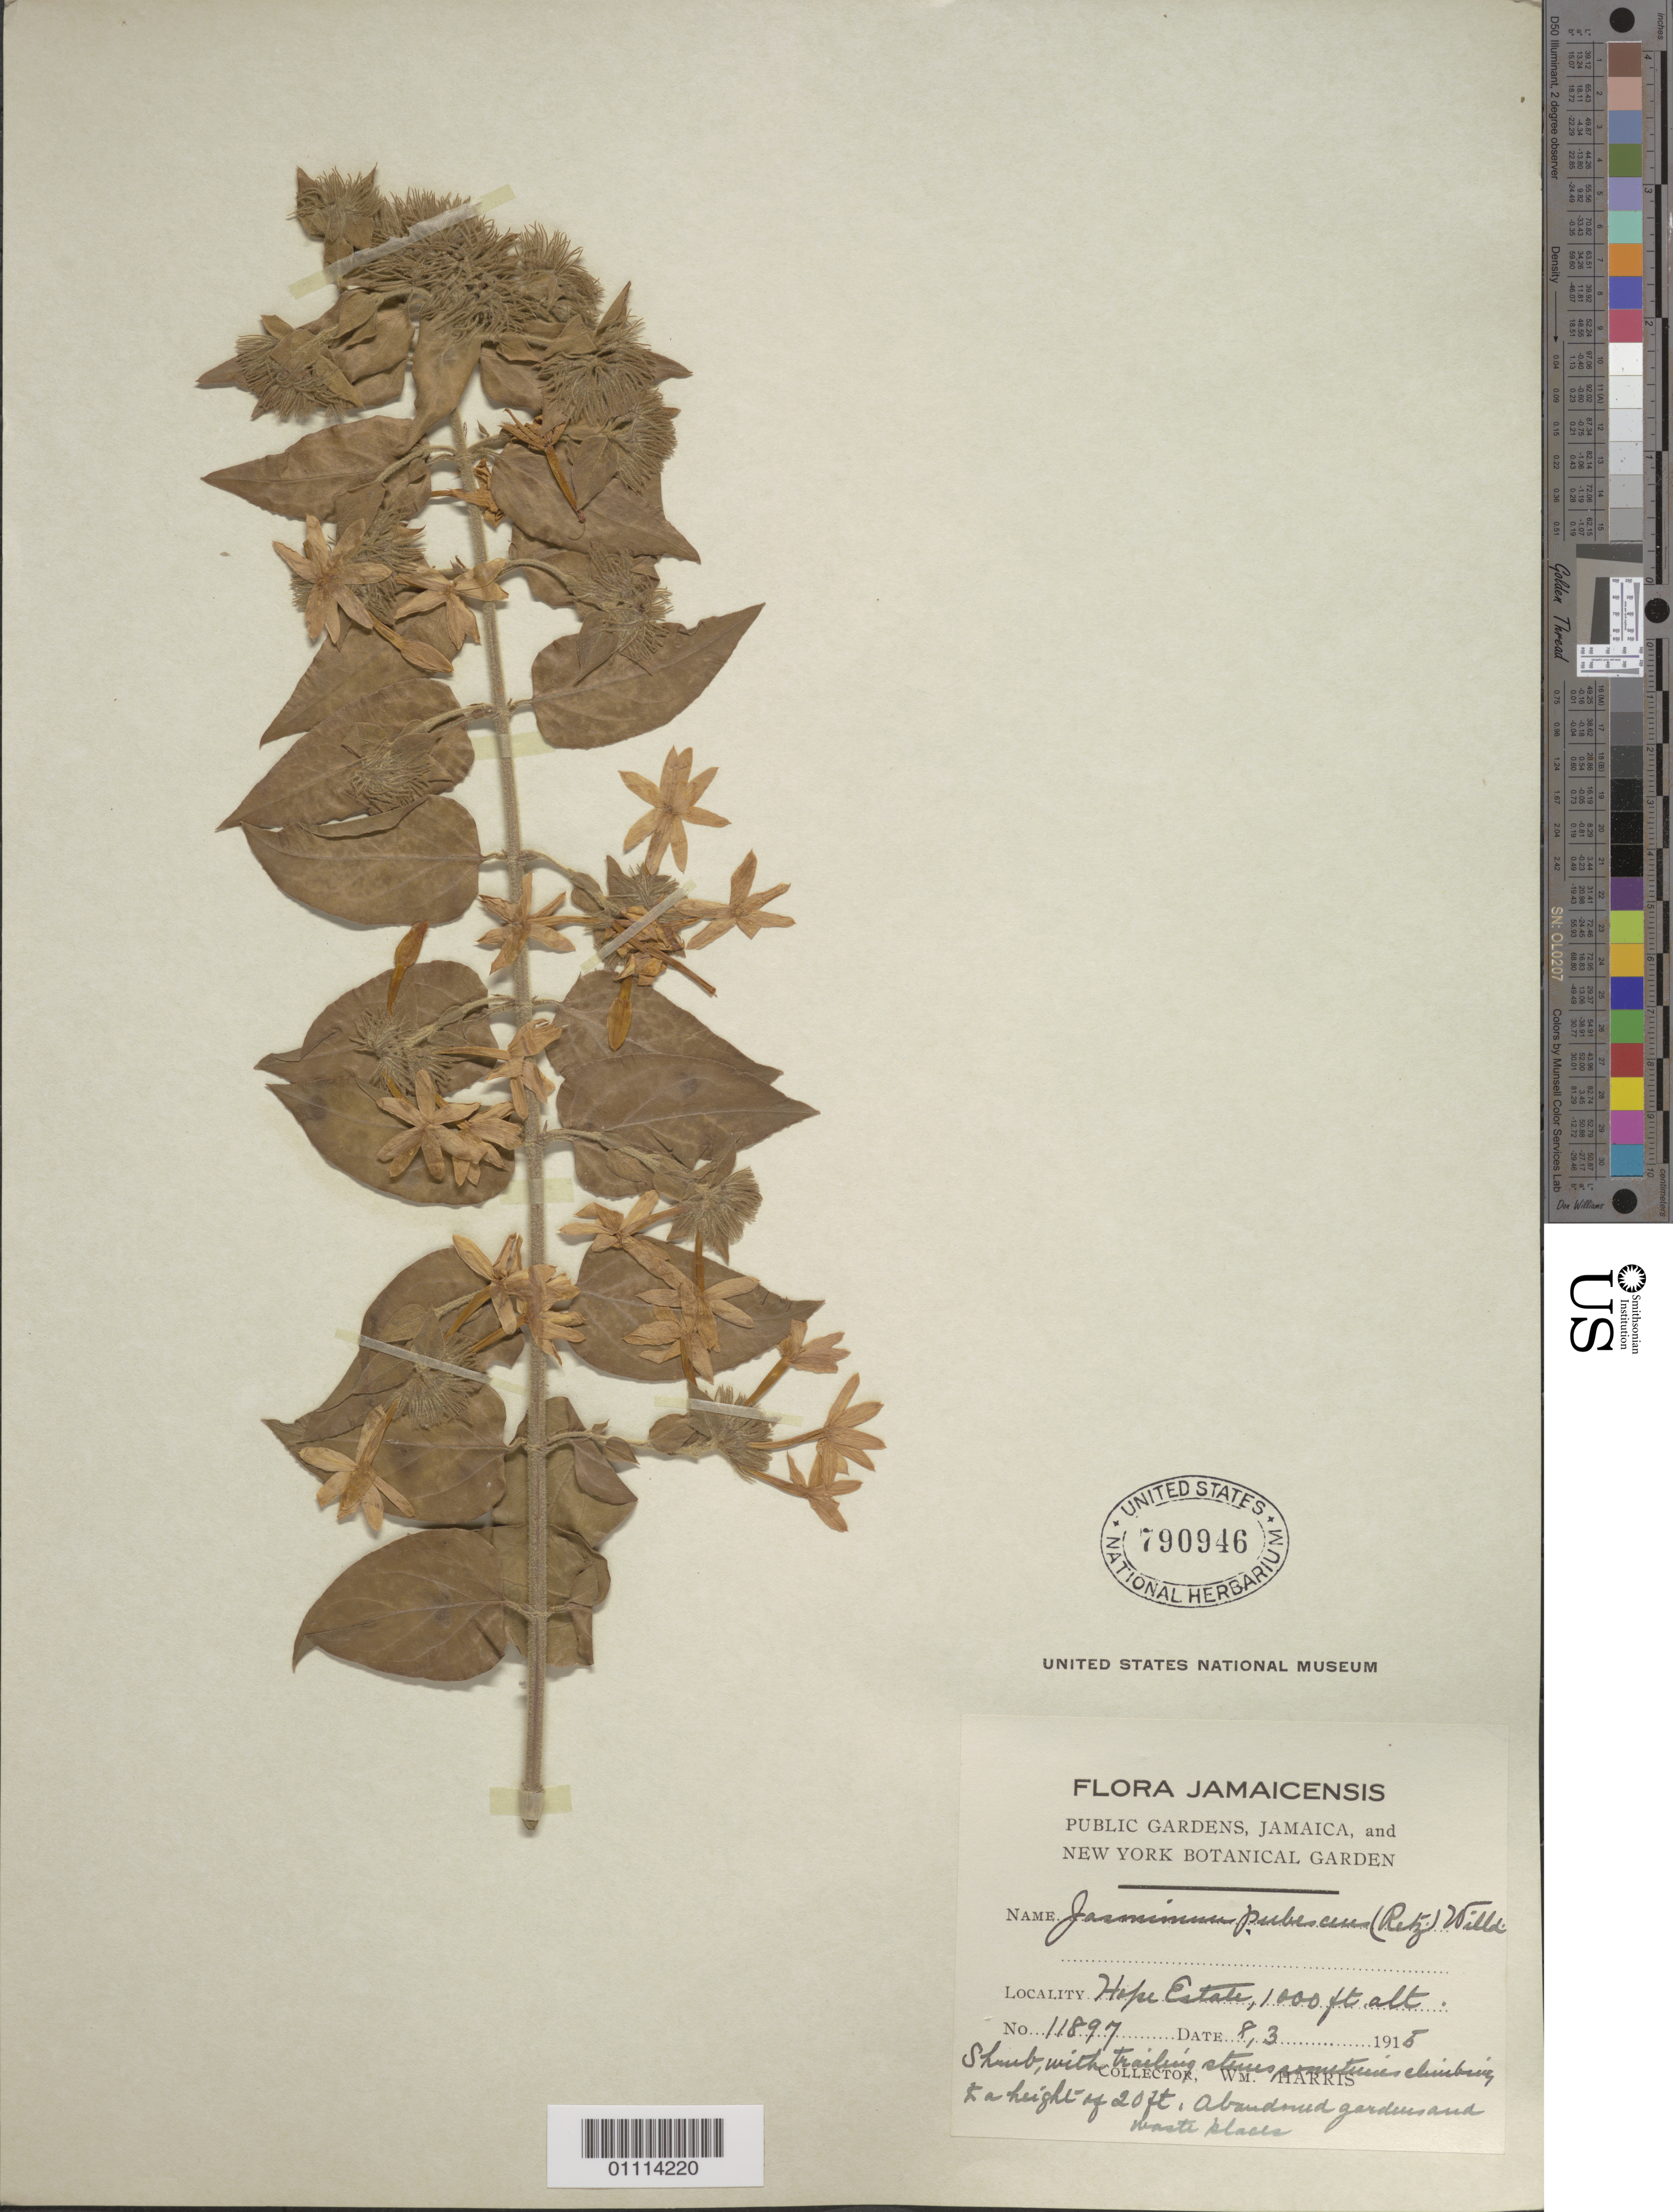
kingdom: Plantae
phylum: Tracheophyta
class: Magnoliopsida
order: Lamiales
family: Oleaceae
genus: Jasminum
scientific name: Jasminum multiflorum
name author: (Burm. f.) Andrews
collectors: W. Harris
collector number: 11897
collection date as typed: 08 Mar 1915 or 03 Aug 1915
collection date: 1915-03-08 or 1915-08-03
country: Jamaica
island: Jamaica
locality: Hope Estate. Abandones gardens and waste places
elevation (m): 305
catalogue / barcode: US 790946